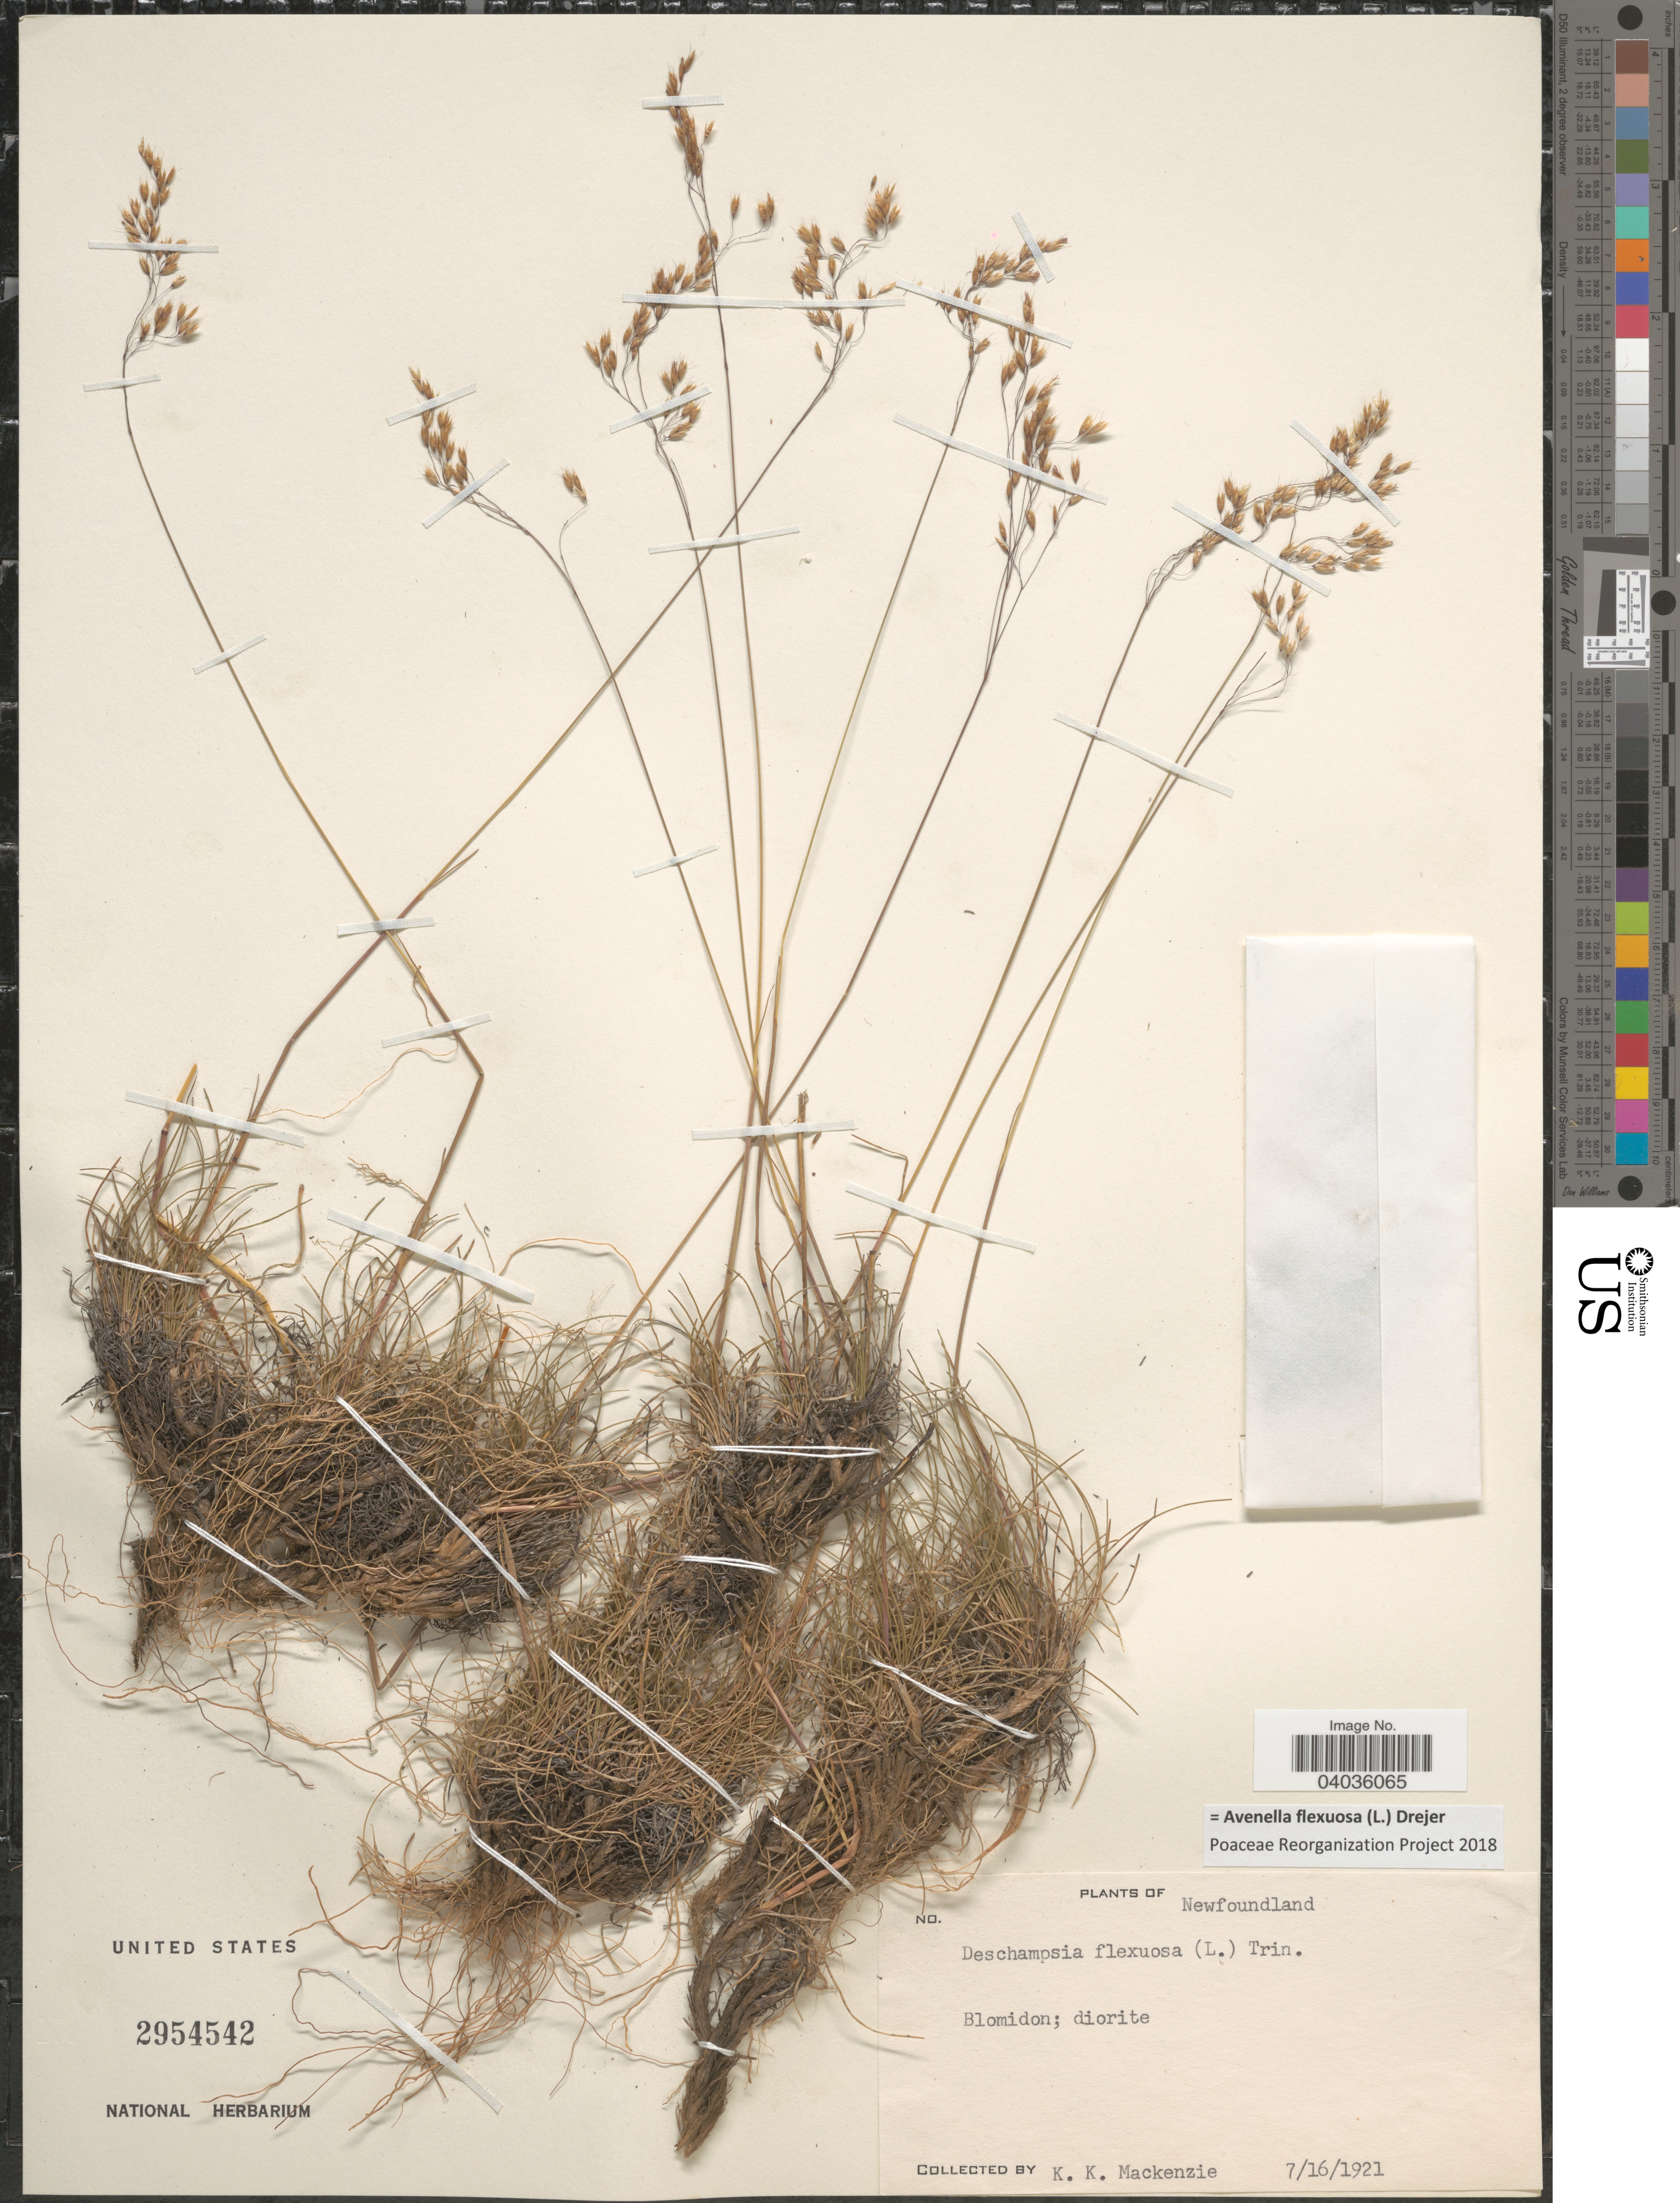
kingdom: Plantae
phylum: Tracheophyta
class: Liliopsida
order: Poales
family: Poaceae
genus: Avenella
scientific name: Avenella flexuosa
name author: (L.) Drejer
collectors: K. K. Mackenzie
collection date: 1921-07-16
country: Canada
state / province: Newfoundland and Labrador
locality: Blomidon; diorite.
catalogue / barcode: US 2954542